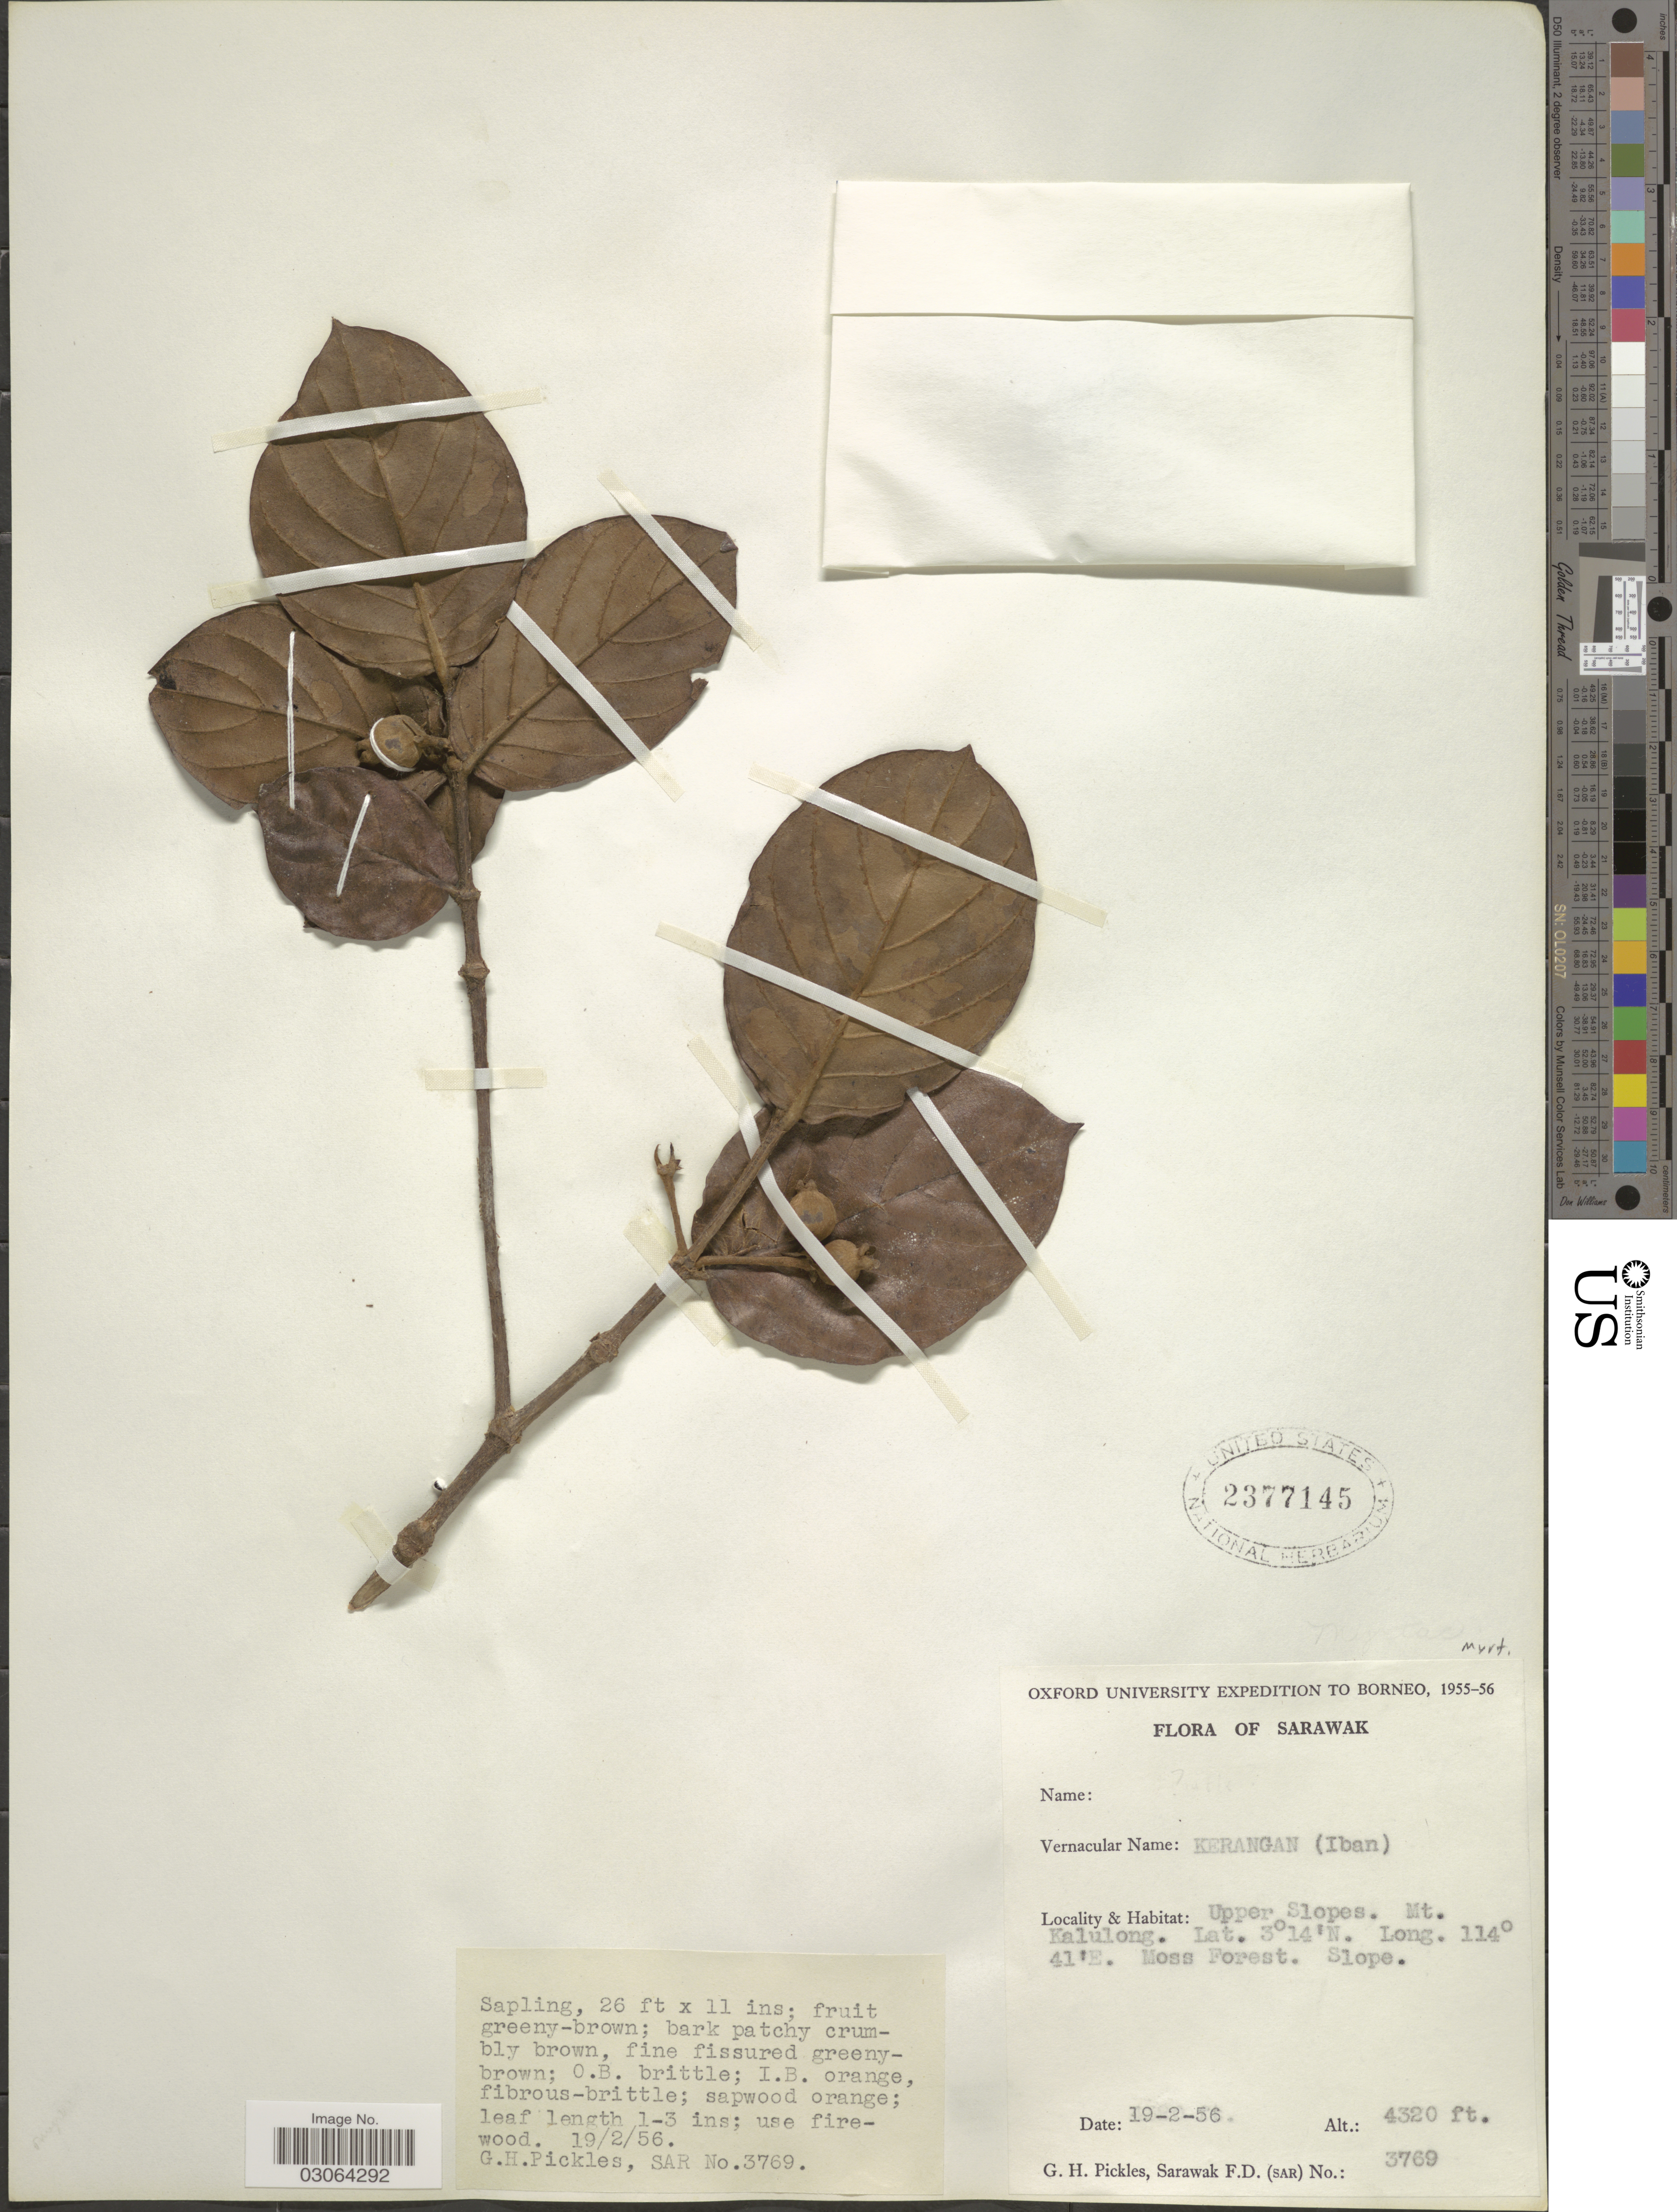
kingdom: Plantae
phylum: Tracheophyta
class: Magnoliopsida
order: Gentianales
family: Rubiaceae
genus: Timonius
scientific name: Timonius sp.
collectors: G. Pickles & F. Sarawak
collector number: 3769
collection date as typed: Transcribed d/m/y: 19/2/56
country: Malaysia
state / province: Sarawak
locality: Upper Slopes, Mt. Kalulong.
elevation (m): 1317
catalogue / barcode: US 2377145